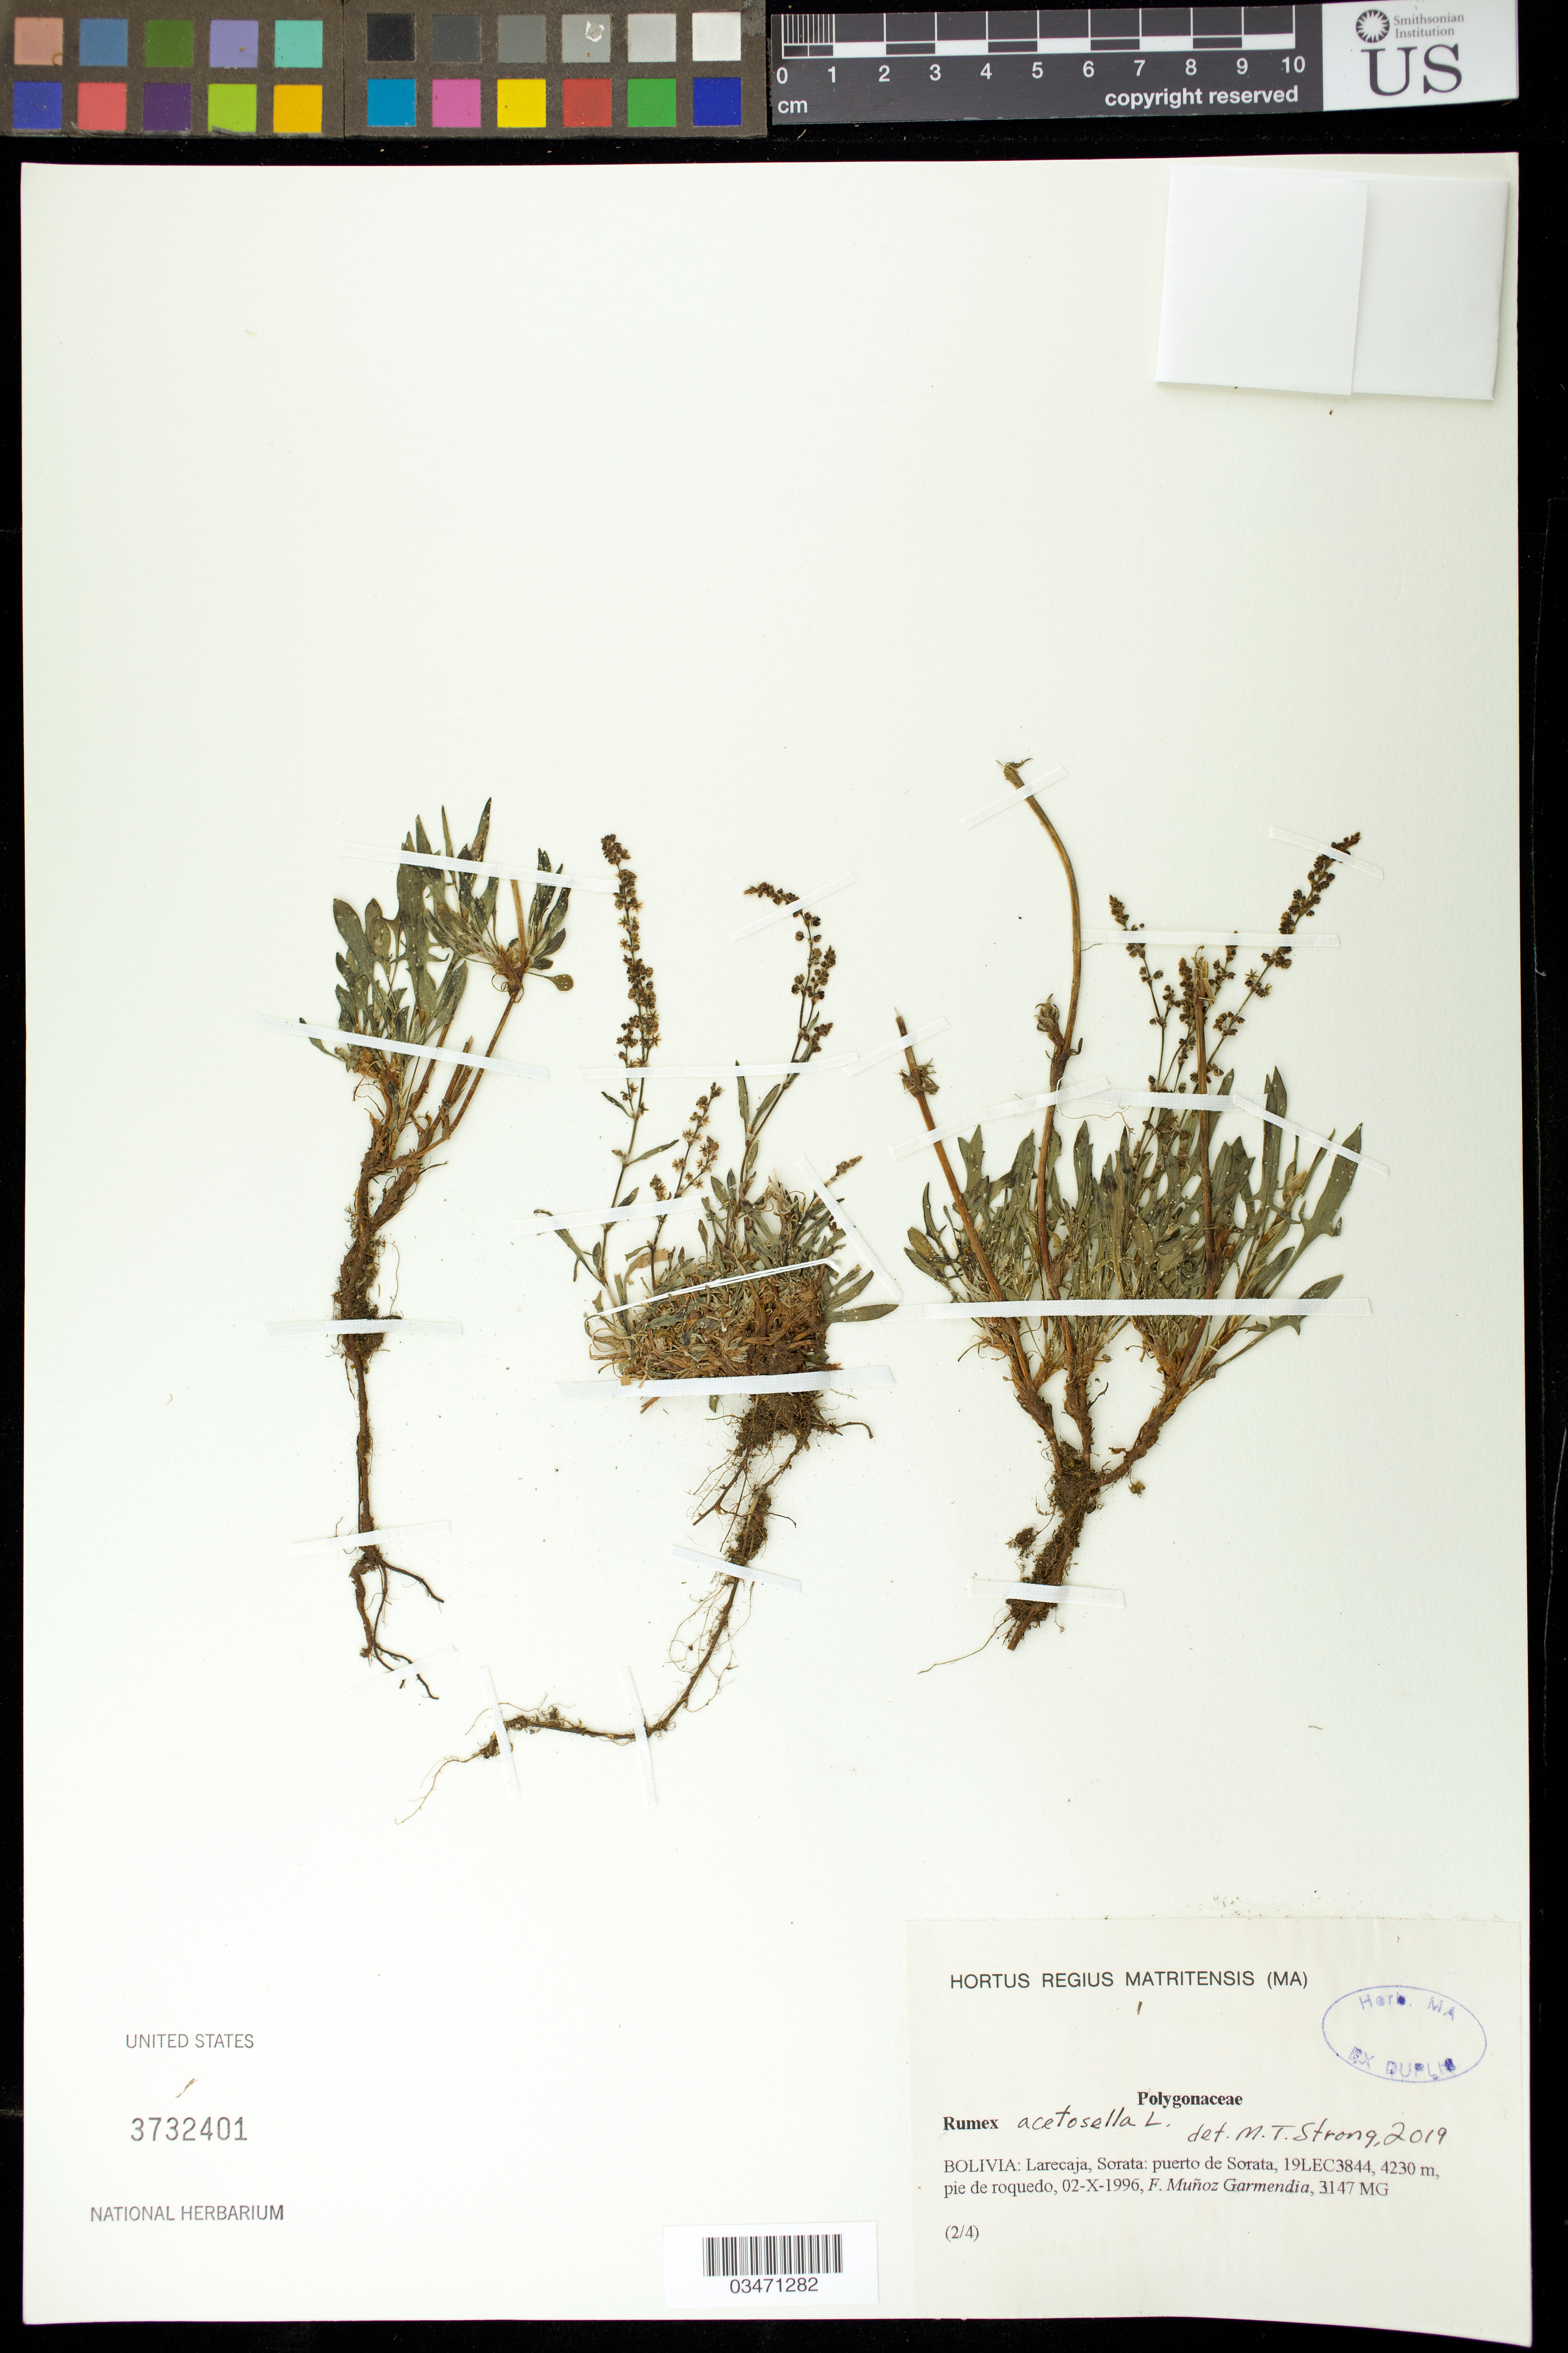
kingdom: Plantae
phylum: Tracheophyta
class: Magnoliopsida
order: Caryophyllales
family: Polygonaceae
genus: Rumex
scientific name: Rumex acetosella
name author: L.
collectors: F. Muñoz Garmendia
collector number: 3147 MG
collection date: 1996-10-02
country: Bolivia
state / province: La Páz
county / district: Larecaja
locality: Sorata: puerto de Sorata, 19LEC3844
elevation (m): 4230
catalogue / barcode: US 3732401